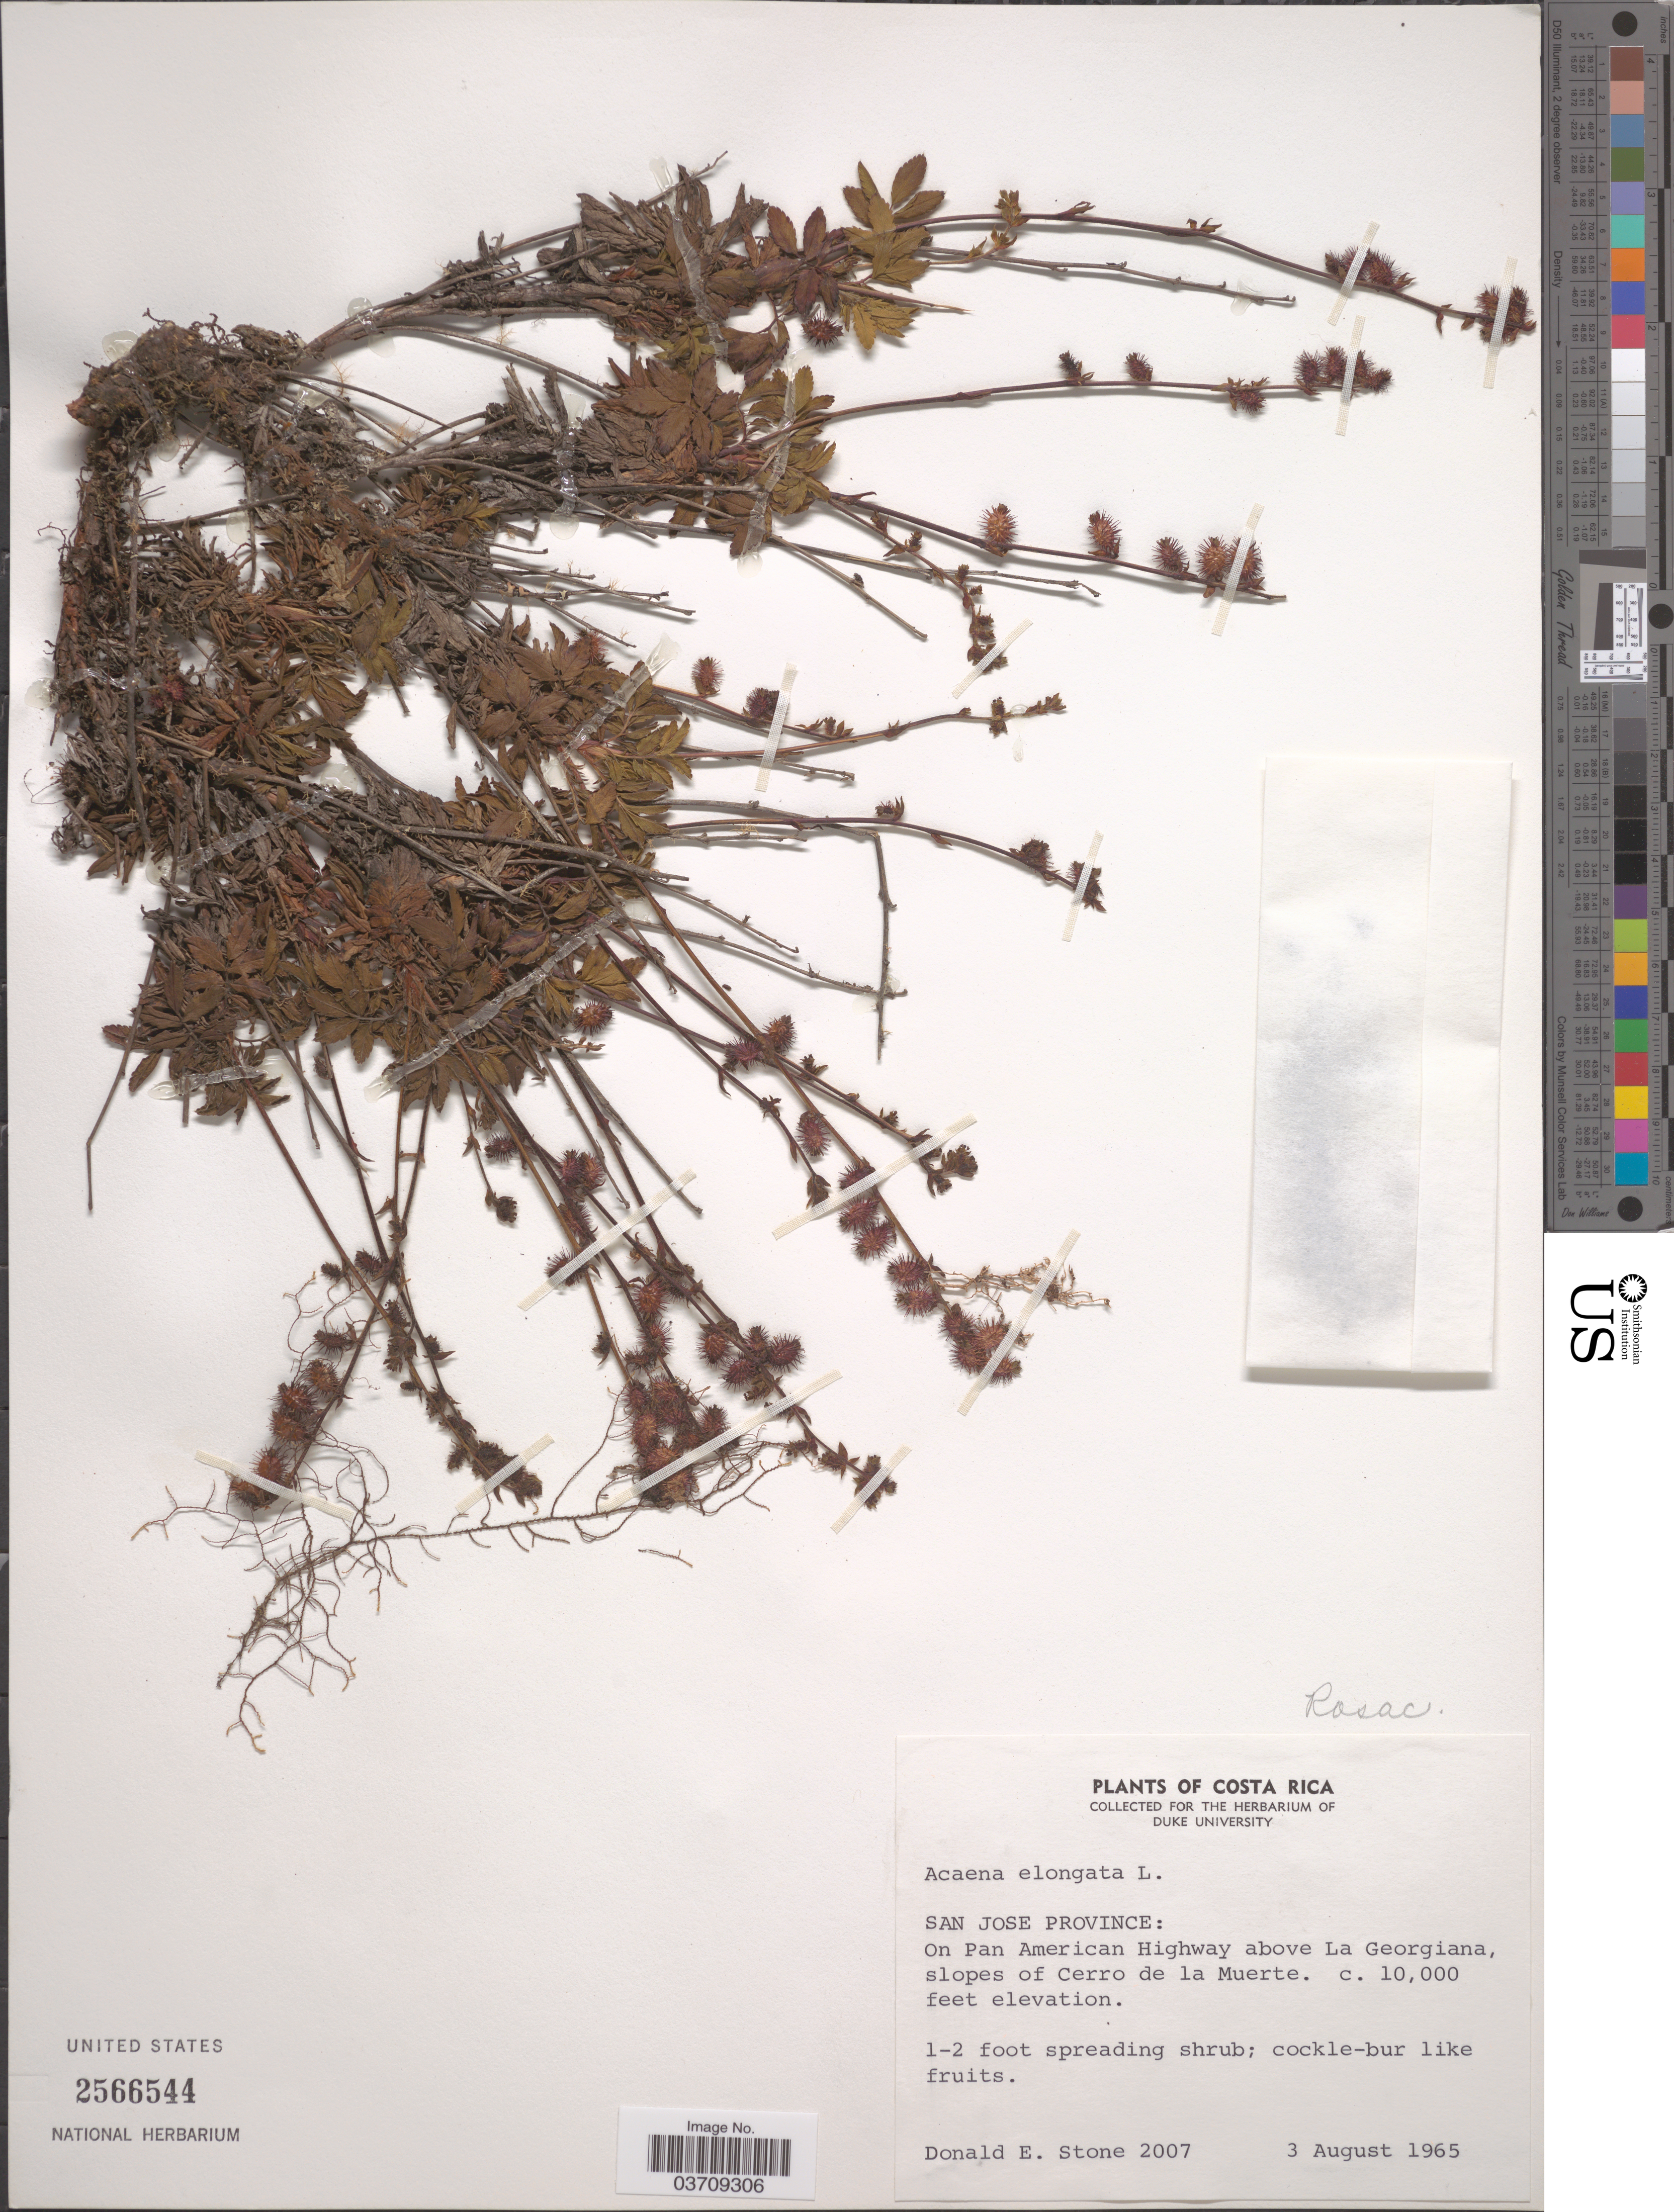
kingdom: Plantae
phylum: Tracheophyta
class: Magnoliopsida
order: Rosales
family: Rosaceae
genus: Acaena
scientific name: Acaena elongata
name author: L.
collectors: D. E. Stone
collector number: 2007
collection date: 1965-08-03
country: Costa Rica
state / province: San José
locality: On Pan American Highway above La Georgiana, slopes of Cerro de la Muerte.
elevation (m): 3048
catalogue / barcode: US 2566544